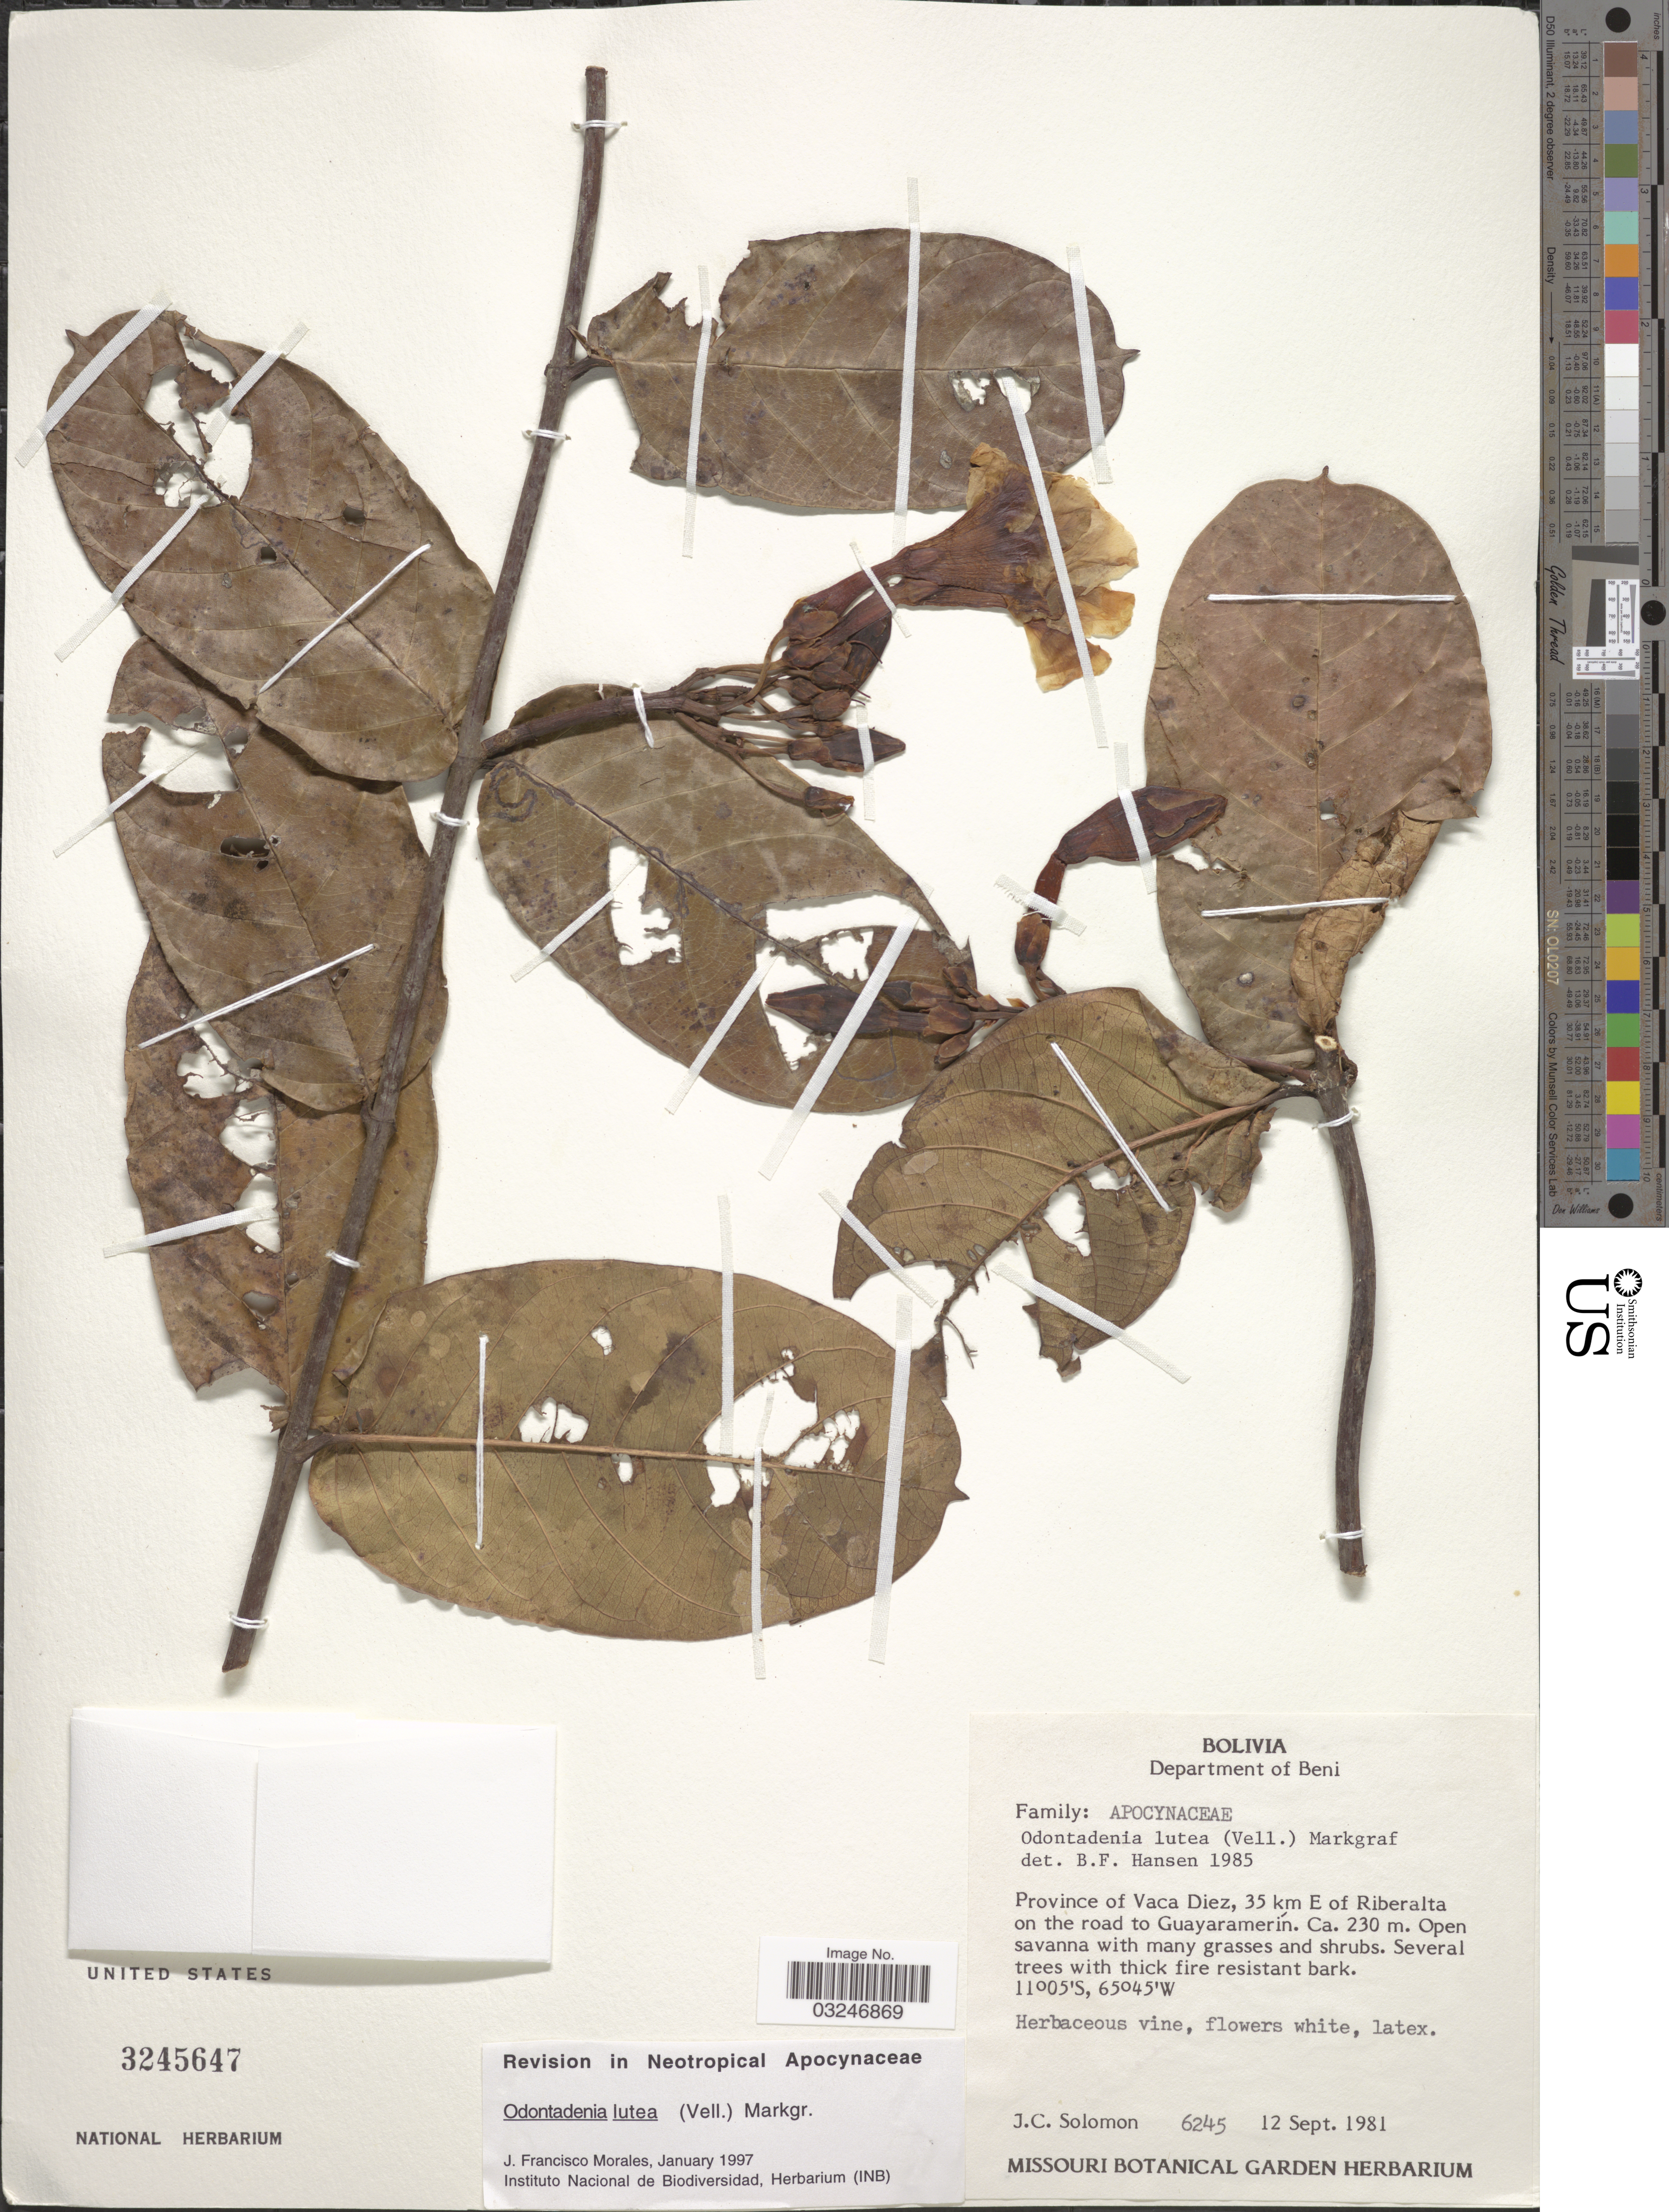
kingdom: Plantae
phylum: Tracheophyta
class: Magnoliopsida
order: Gentianales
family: Apocynaceae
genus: Odontadenia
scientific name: Odontadenia lutea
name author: (Vell.) Markgr.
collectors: J. C. Solomon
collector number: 6245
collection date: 1981-09-12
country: Bolivia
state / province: Beni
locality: Department of Beni. Province of Vaca Diez, 35 km E of Riberalta on the road to Guayaramerín.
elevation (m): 230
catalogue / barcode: US 3245647